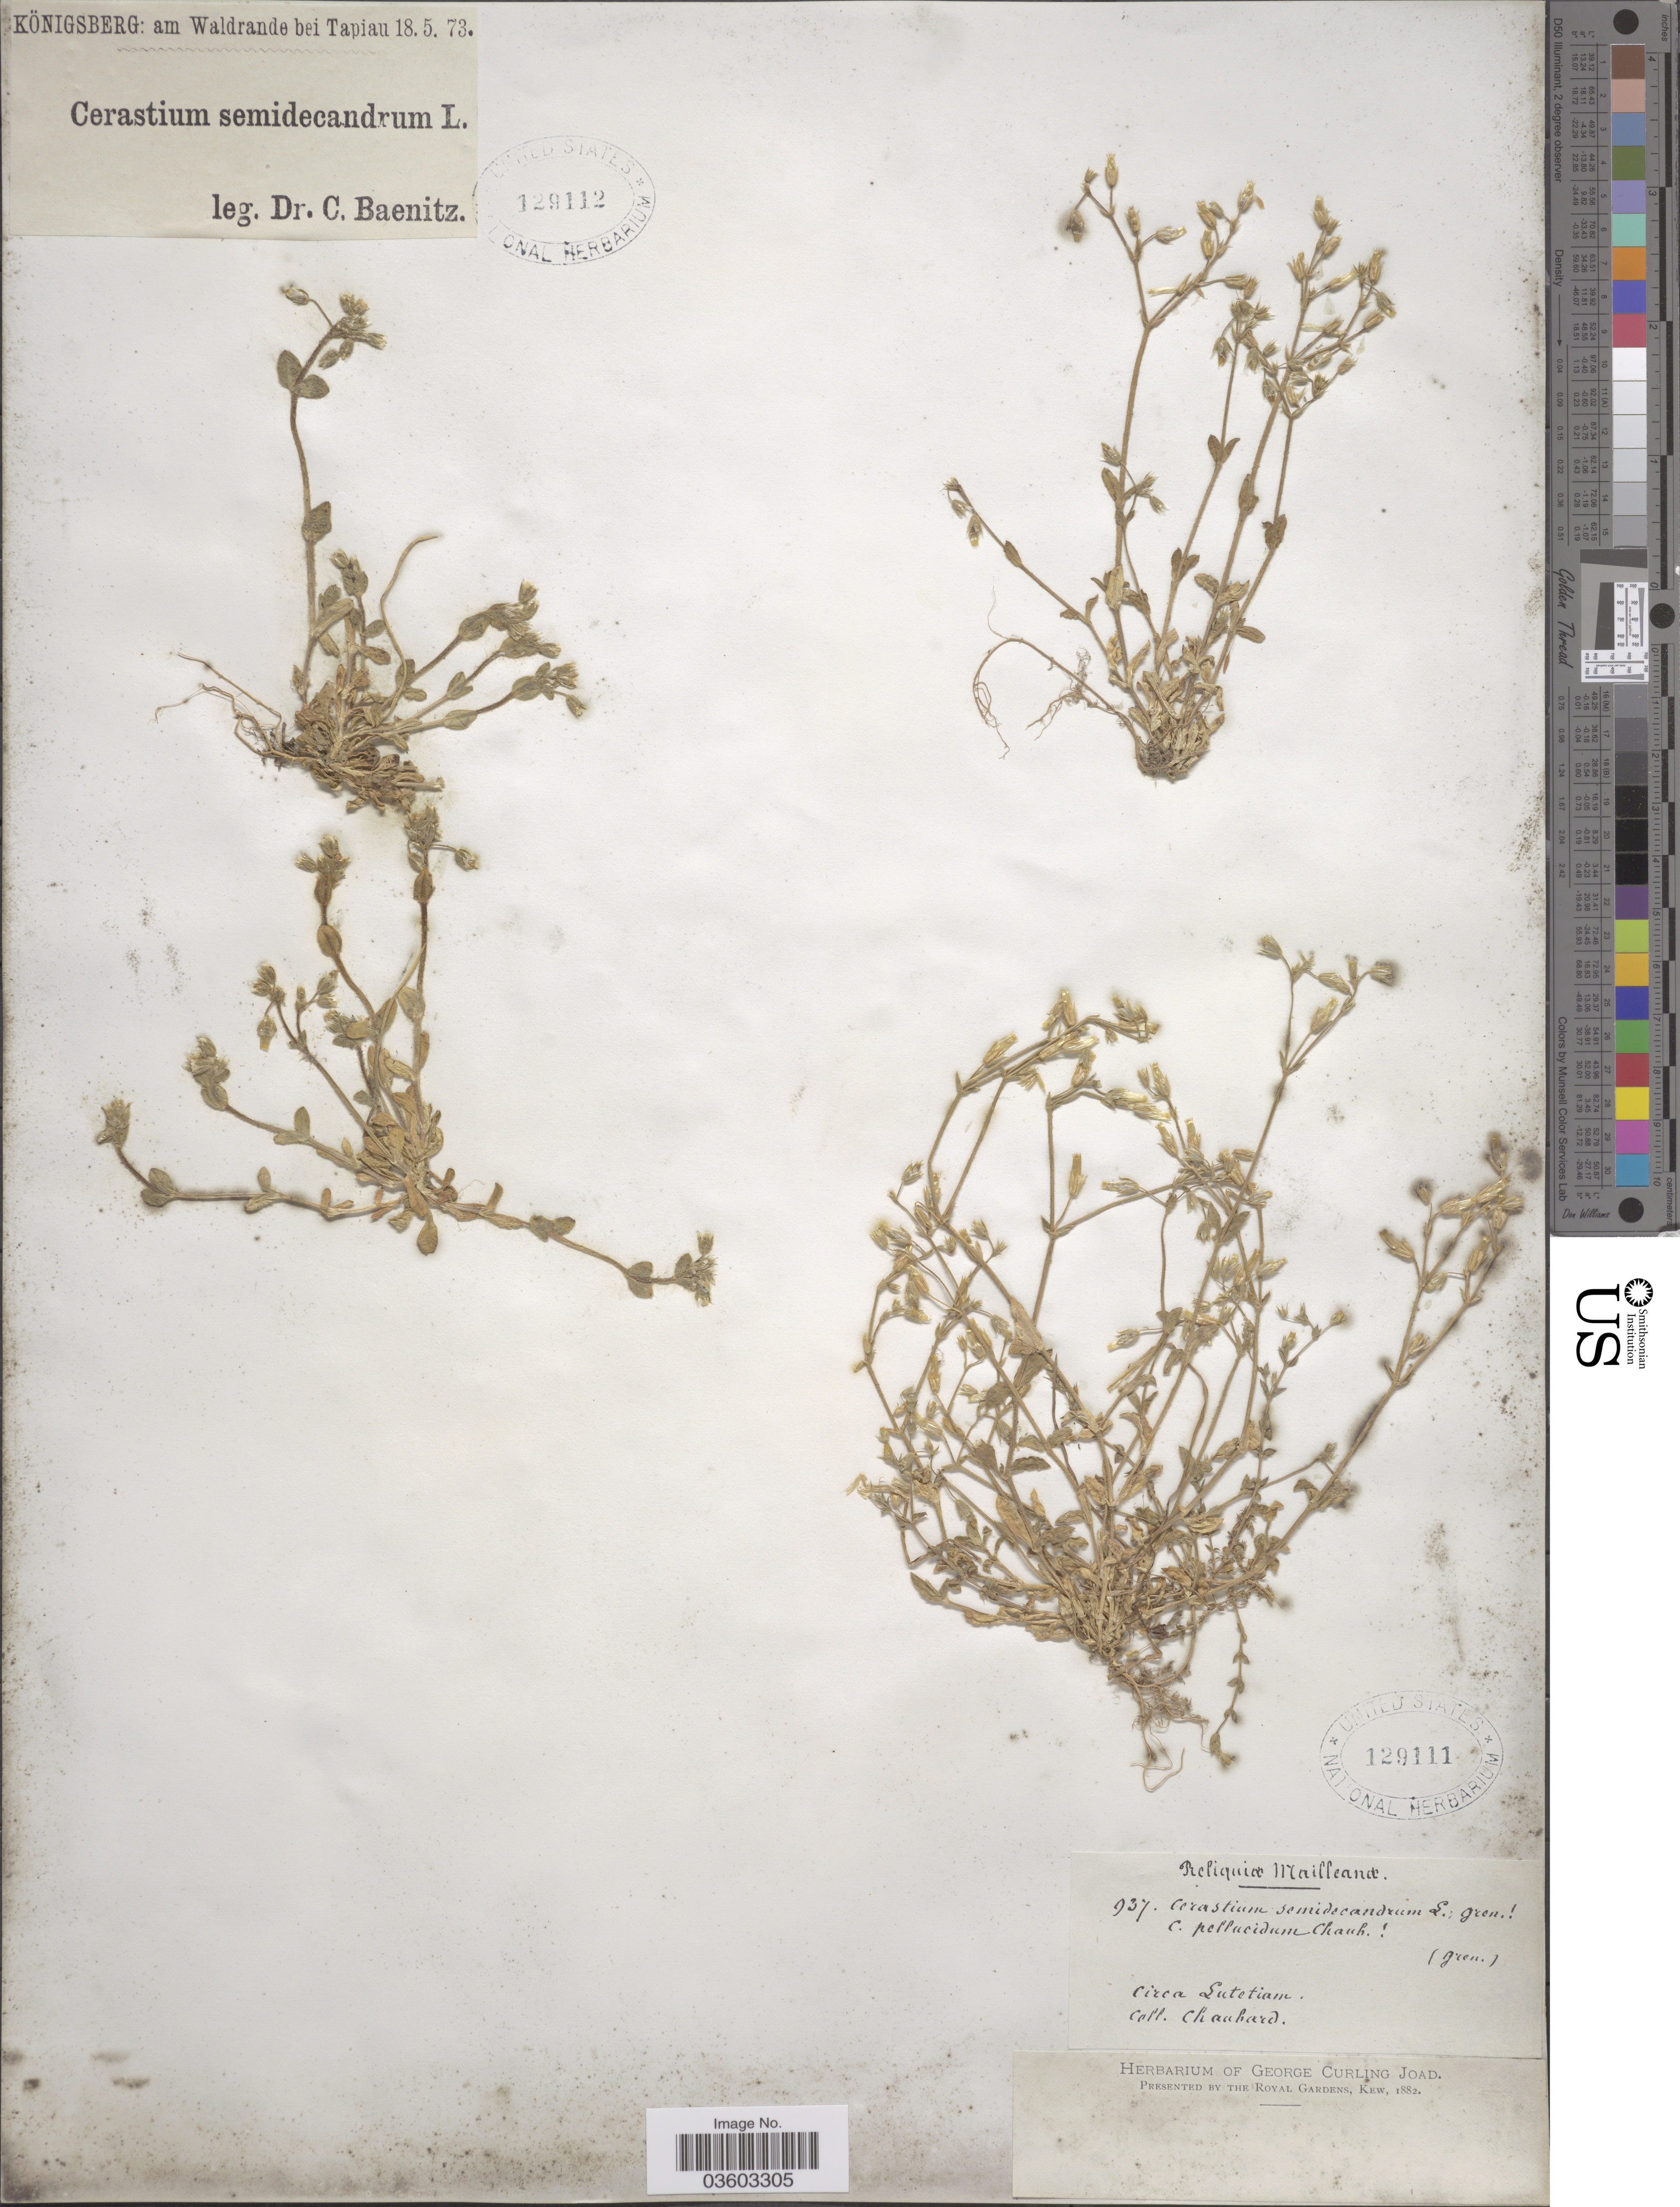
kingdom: Plantae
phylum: Tracheophyta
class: Magnoliopsida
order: Caryophyllales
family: Caryophyllaceae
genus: Cerastium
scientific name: Cerastium semidecandrum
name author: L.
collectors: C. G. Baenitz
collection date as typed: Transcribed d/m/y: 18/5/73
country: Russian Federation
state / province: Kaliningrad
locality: Königsberg: am Waldrande bei Tapiau.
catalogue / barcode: US 129112